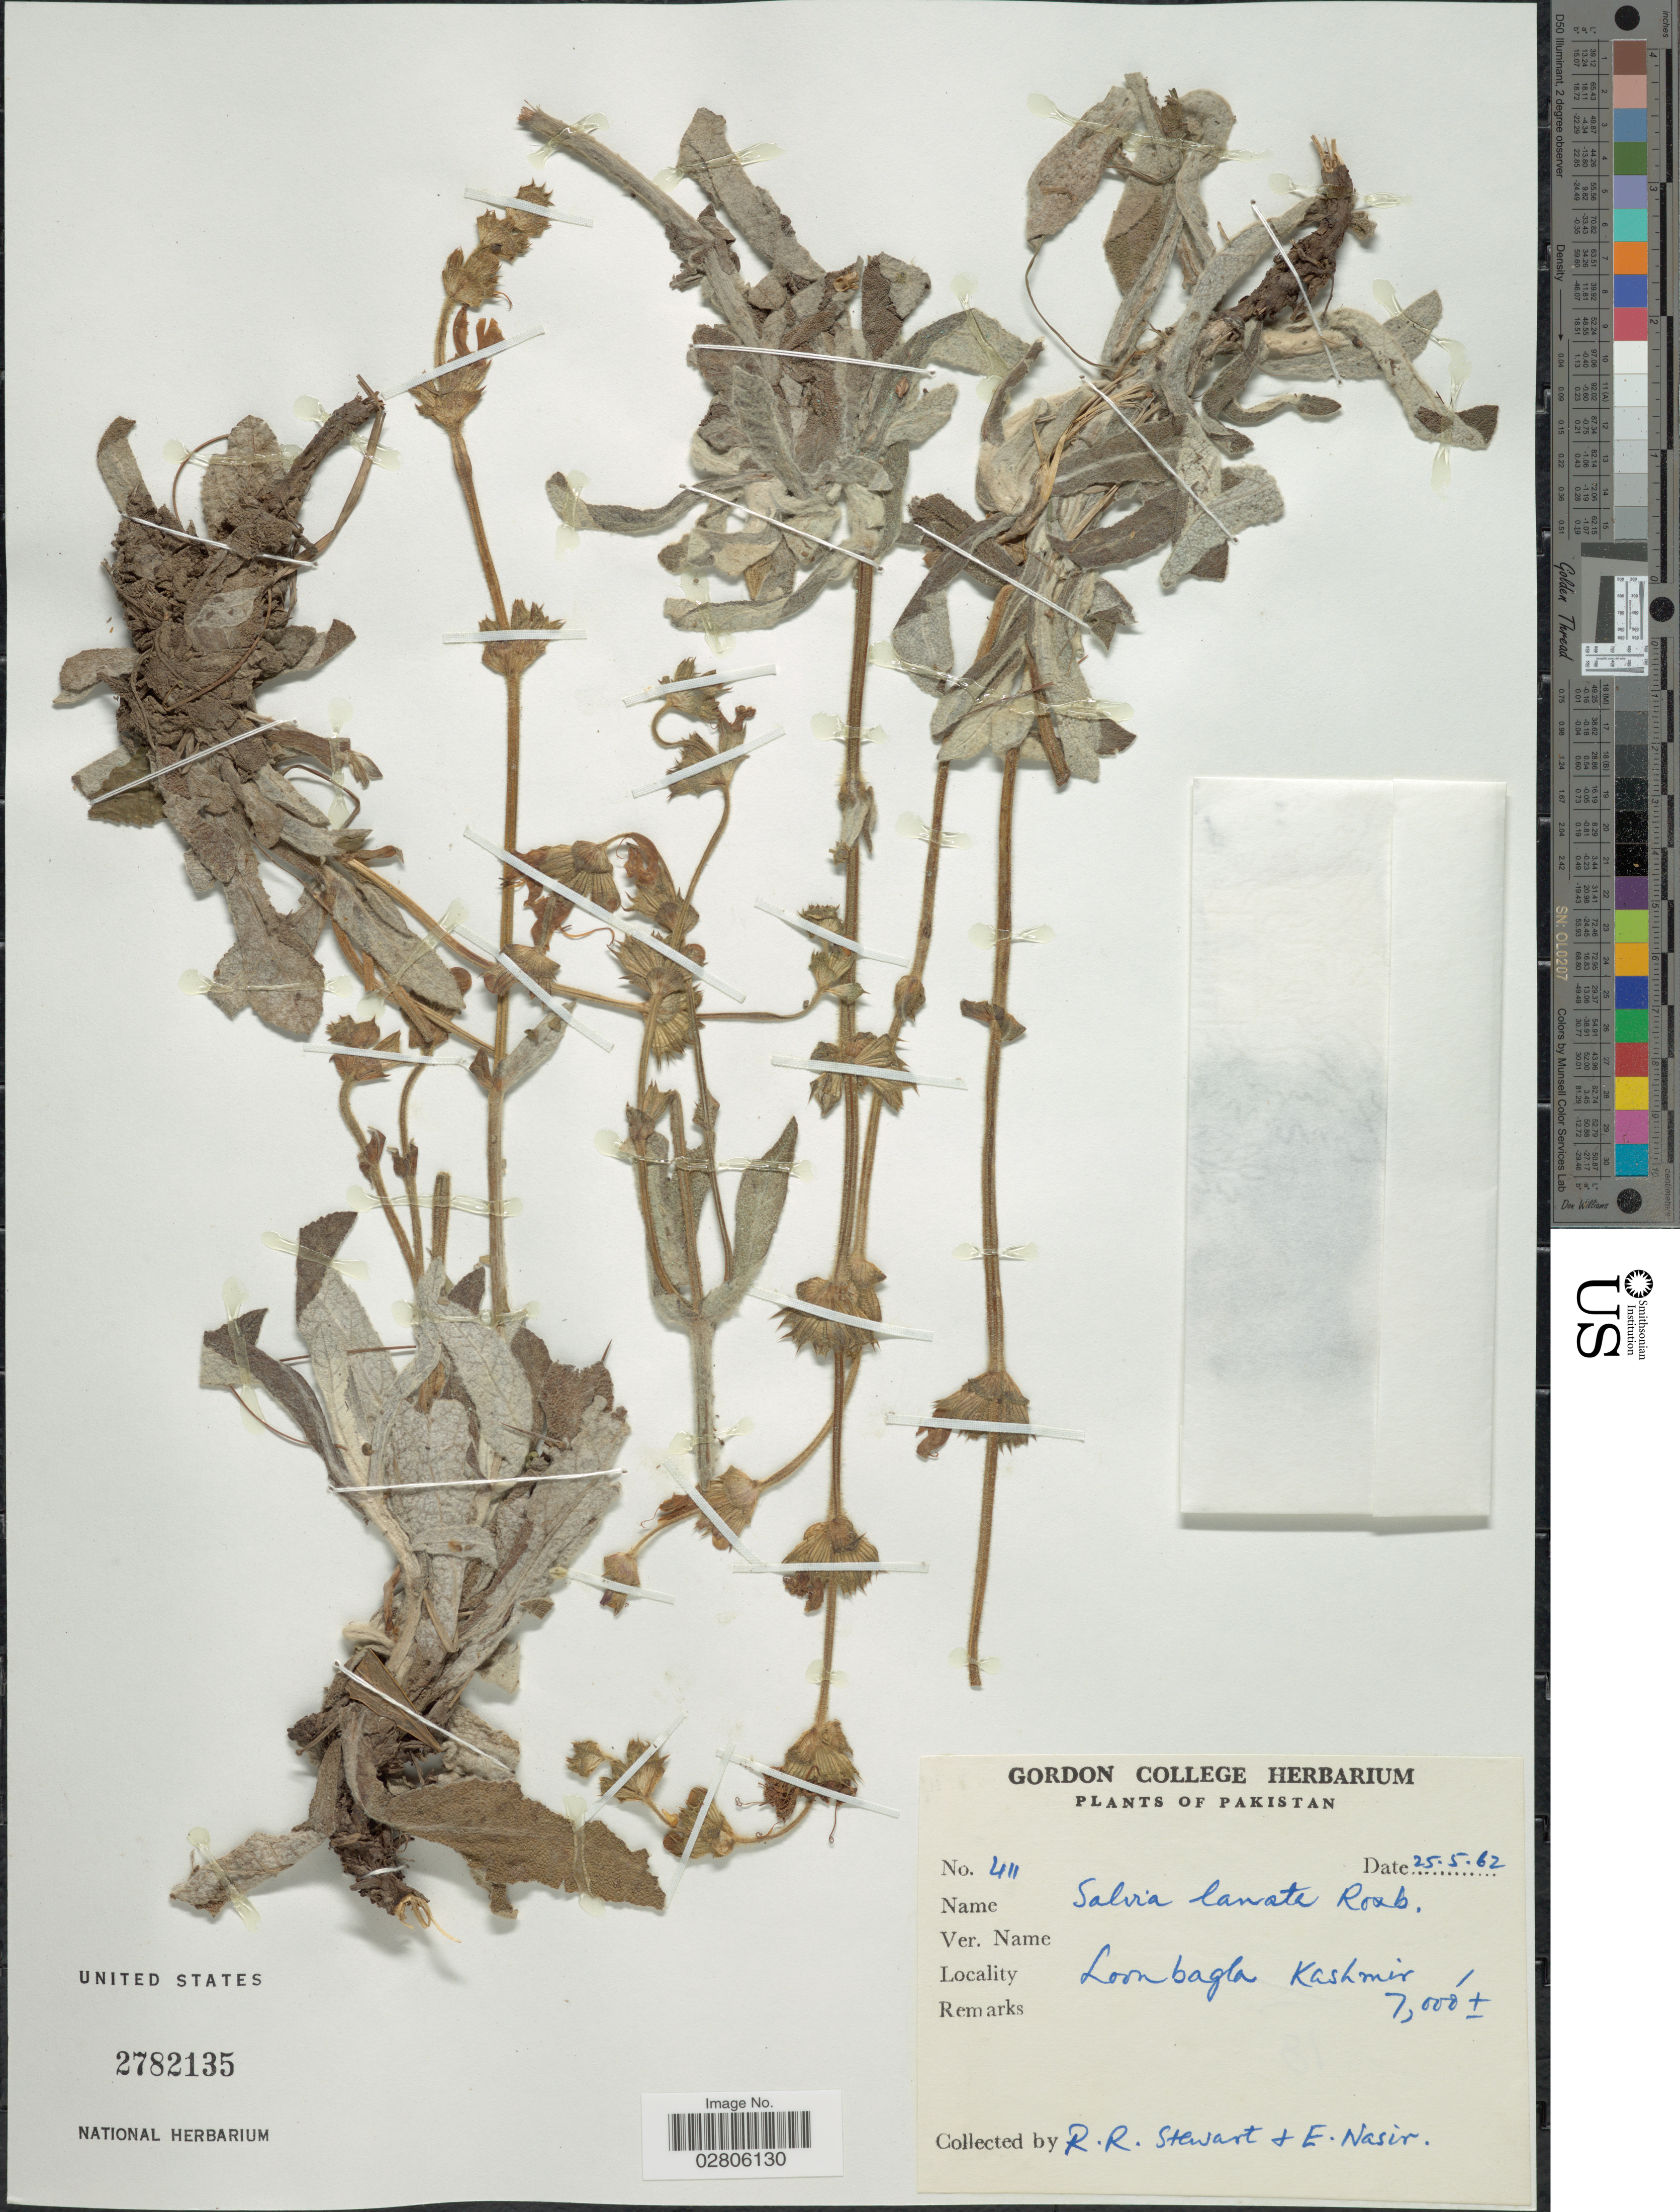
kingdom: Plantae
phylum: Tracheophyta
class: Magnoliopsida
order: Lamiales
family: Lamiaceae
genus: Salvia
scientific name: Salvia lanata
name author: Salisb.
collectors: R. R. Stewart & E. Nasir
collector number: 411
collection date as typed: Transcribed d/m/y: 25/5/62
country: Pakistan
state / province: Azad Kashmir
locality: Loonbagla Kashmir.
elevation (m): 2134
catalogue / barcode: US 2782135